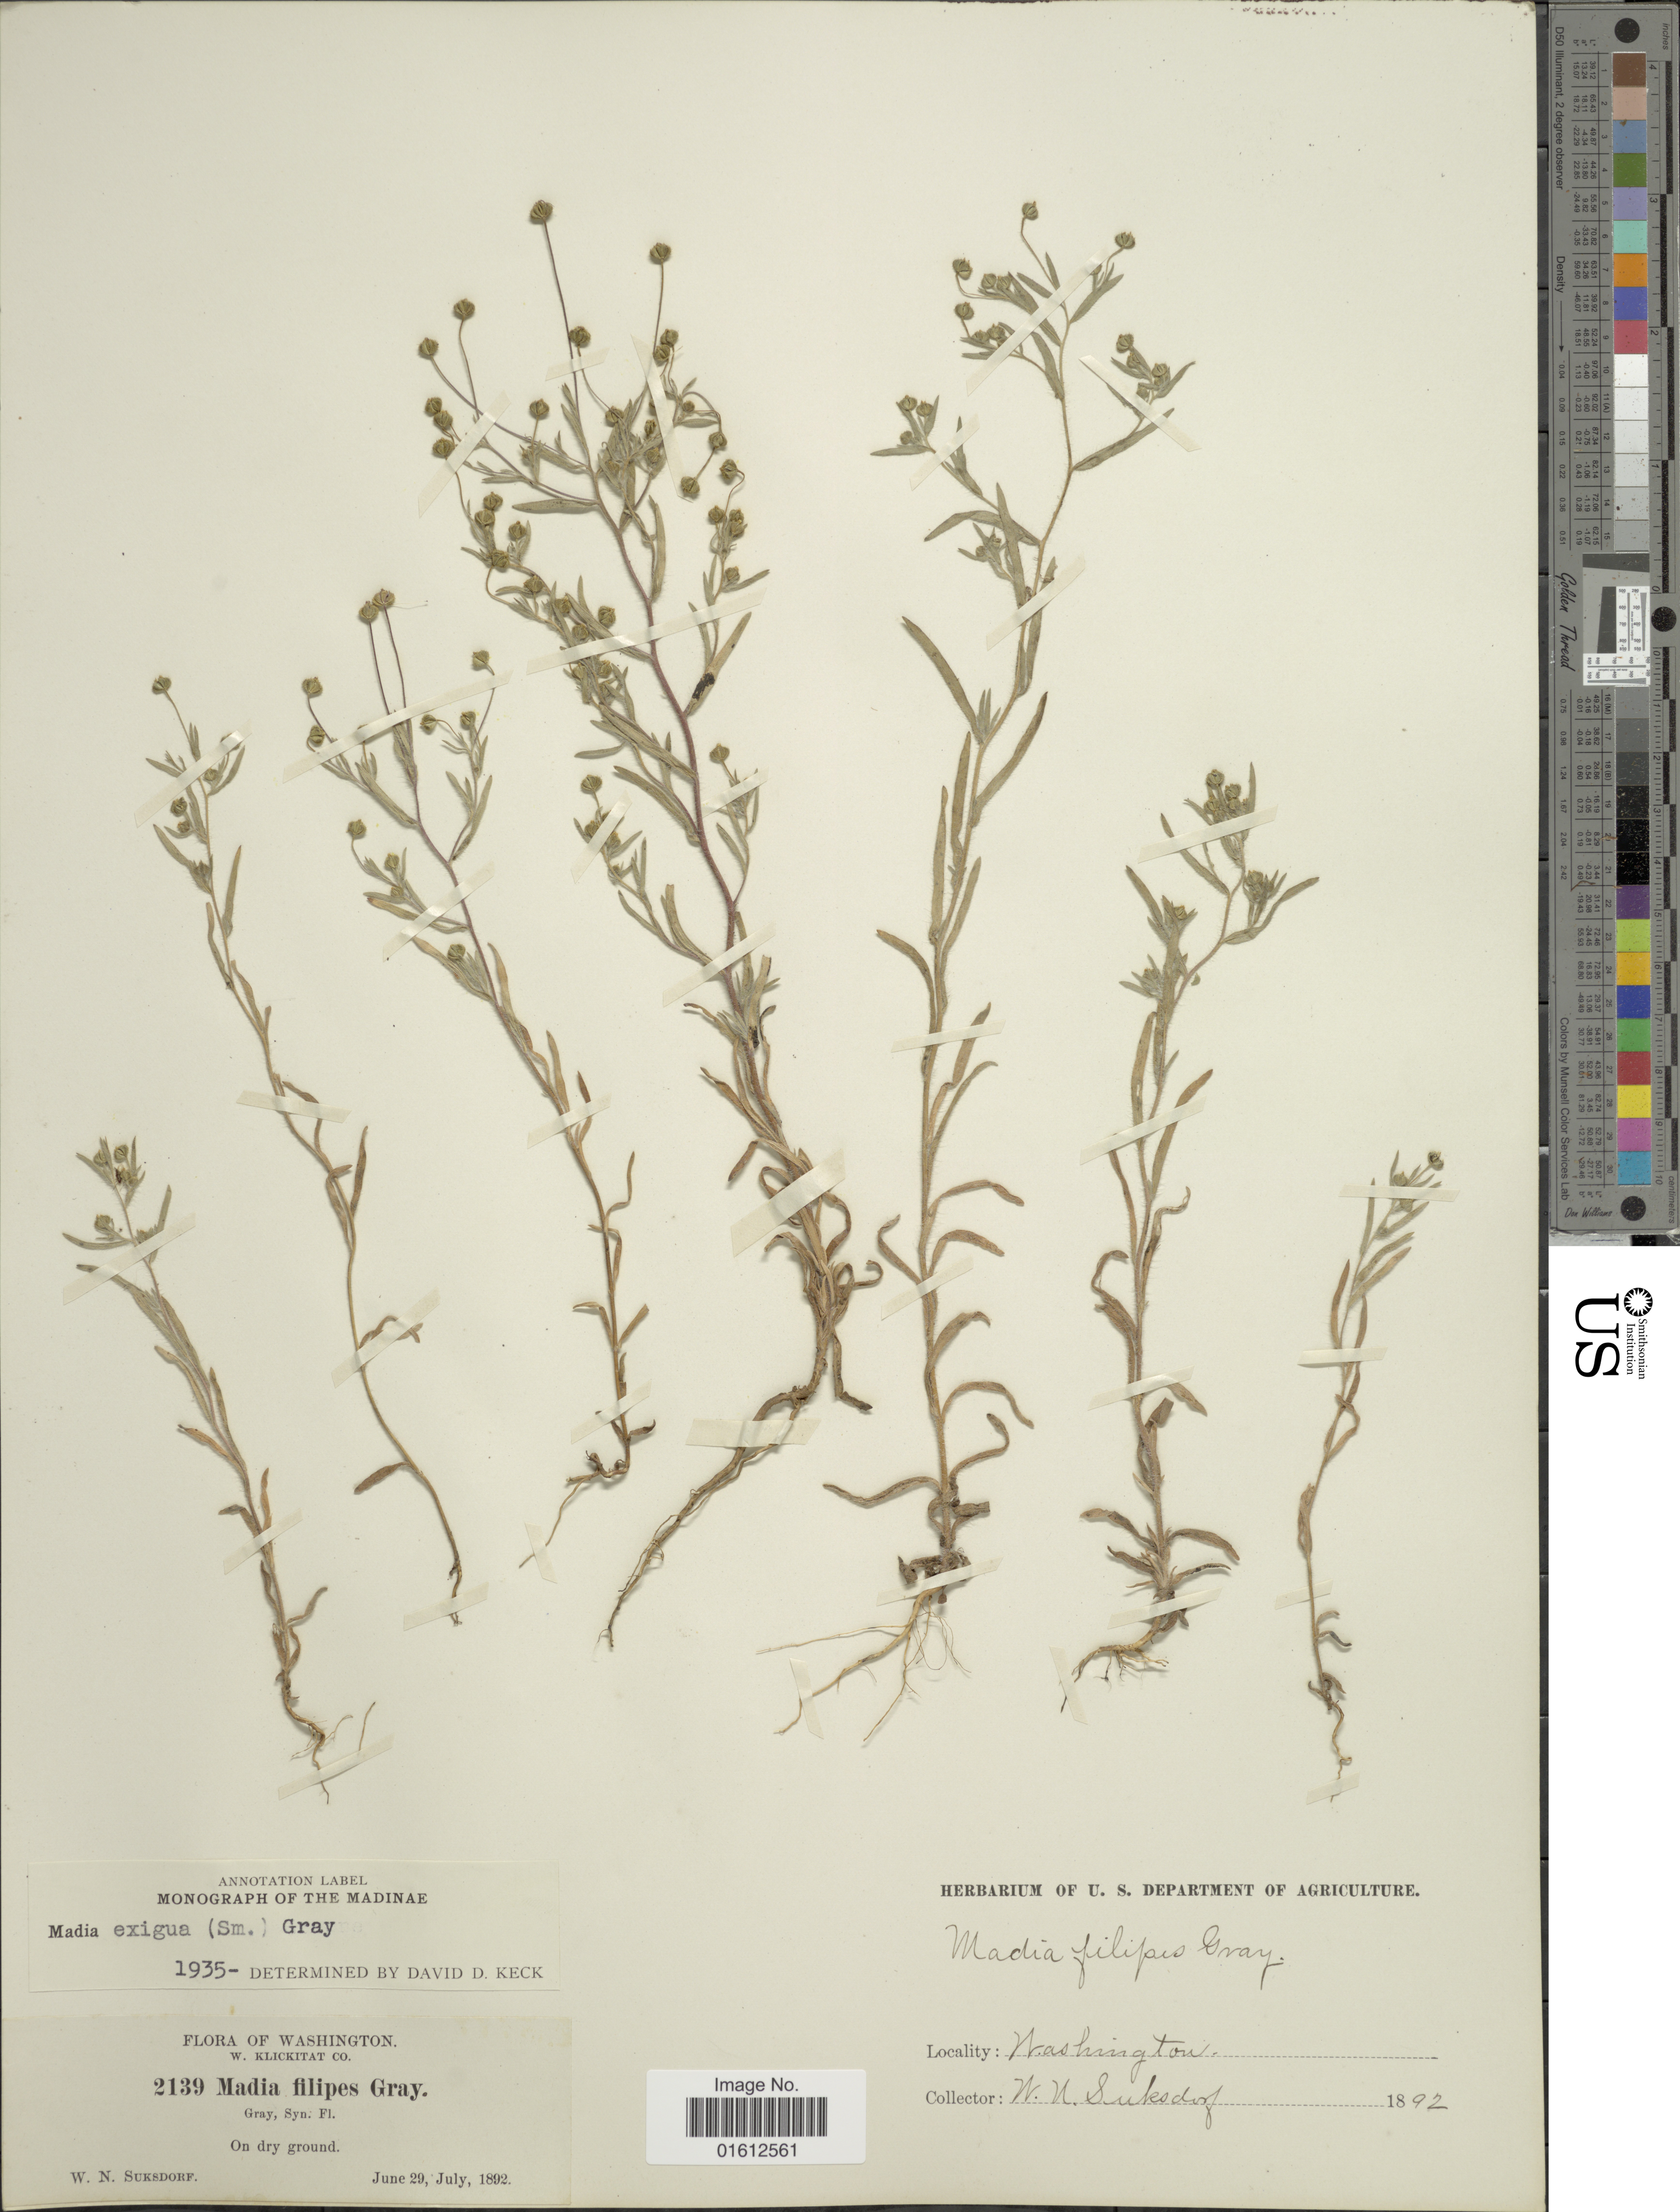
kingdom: Plantae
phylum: Tracheophyta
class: Magnoliopsida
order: Asterales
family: Asteraceae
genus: Madia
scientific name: Madia exigua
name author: (Sm.) A. Gray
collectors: W. N. Suksdorf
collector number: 2139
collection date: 1892-06-29/1892-07-29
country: United States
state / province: Washington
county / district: Klickitat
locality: W. Klickitat Co. On dry ground.